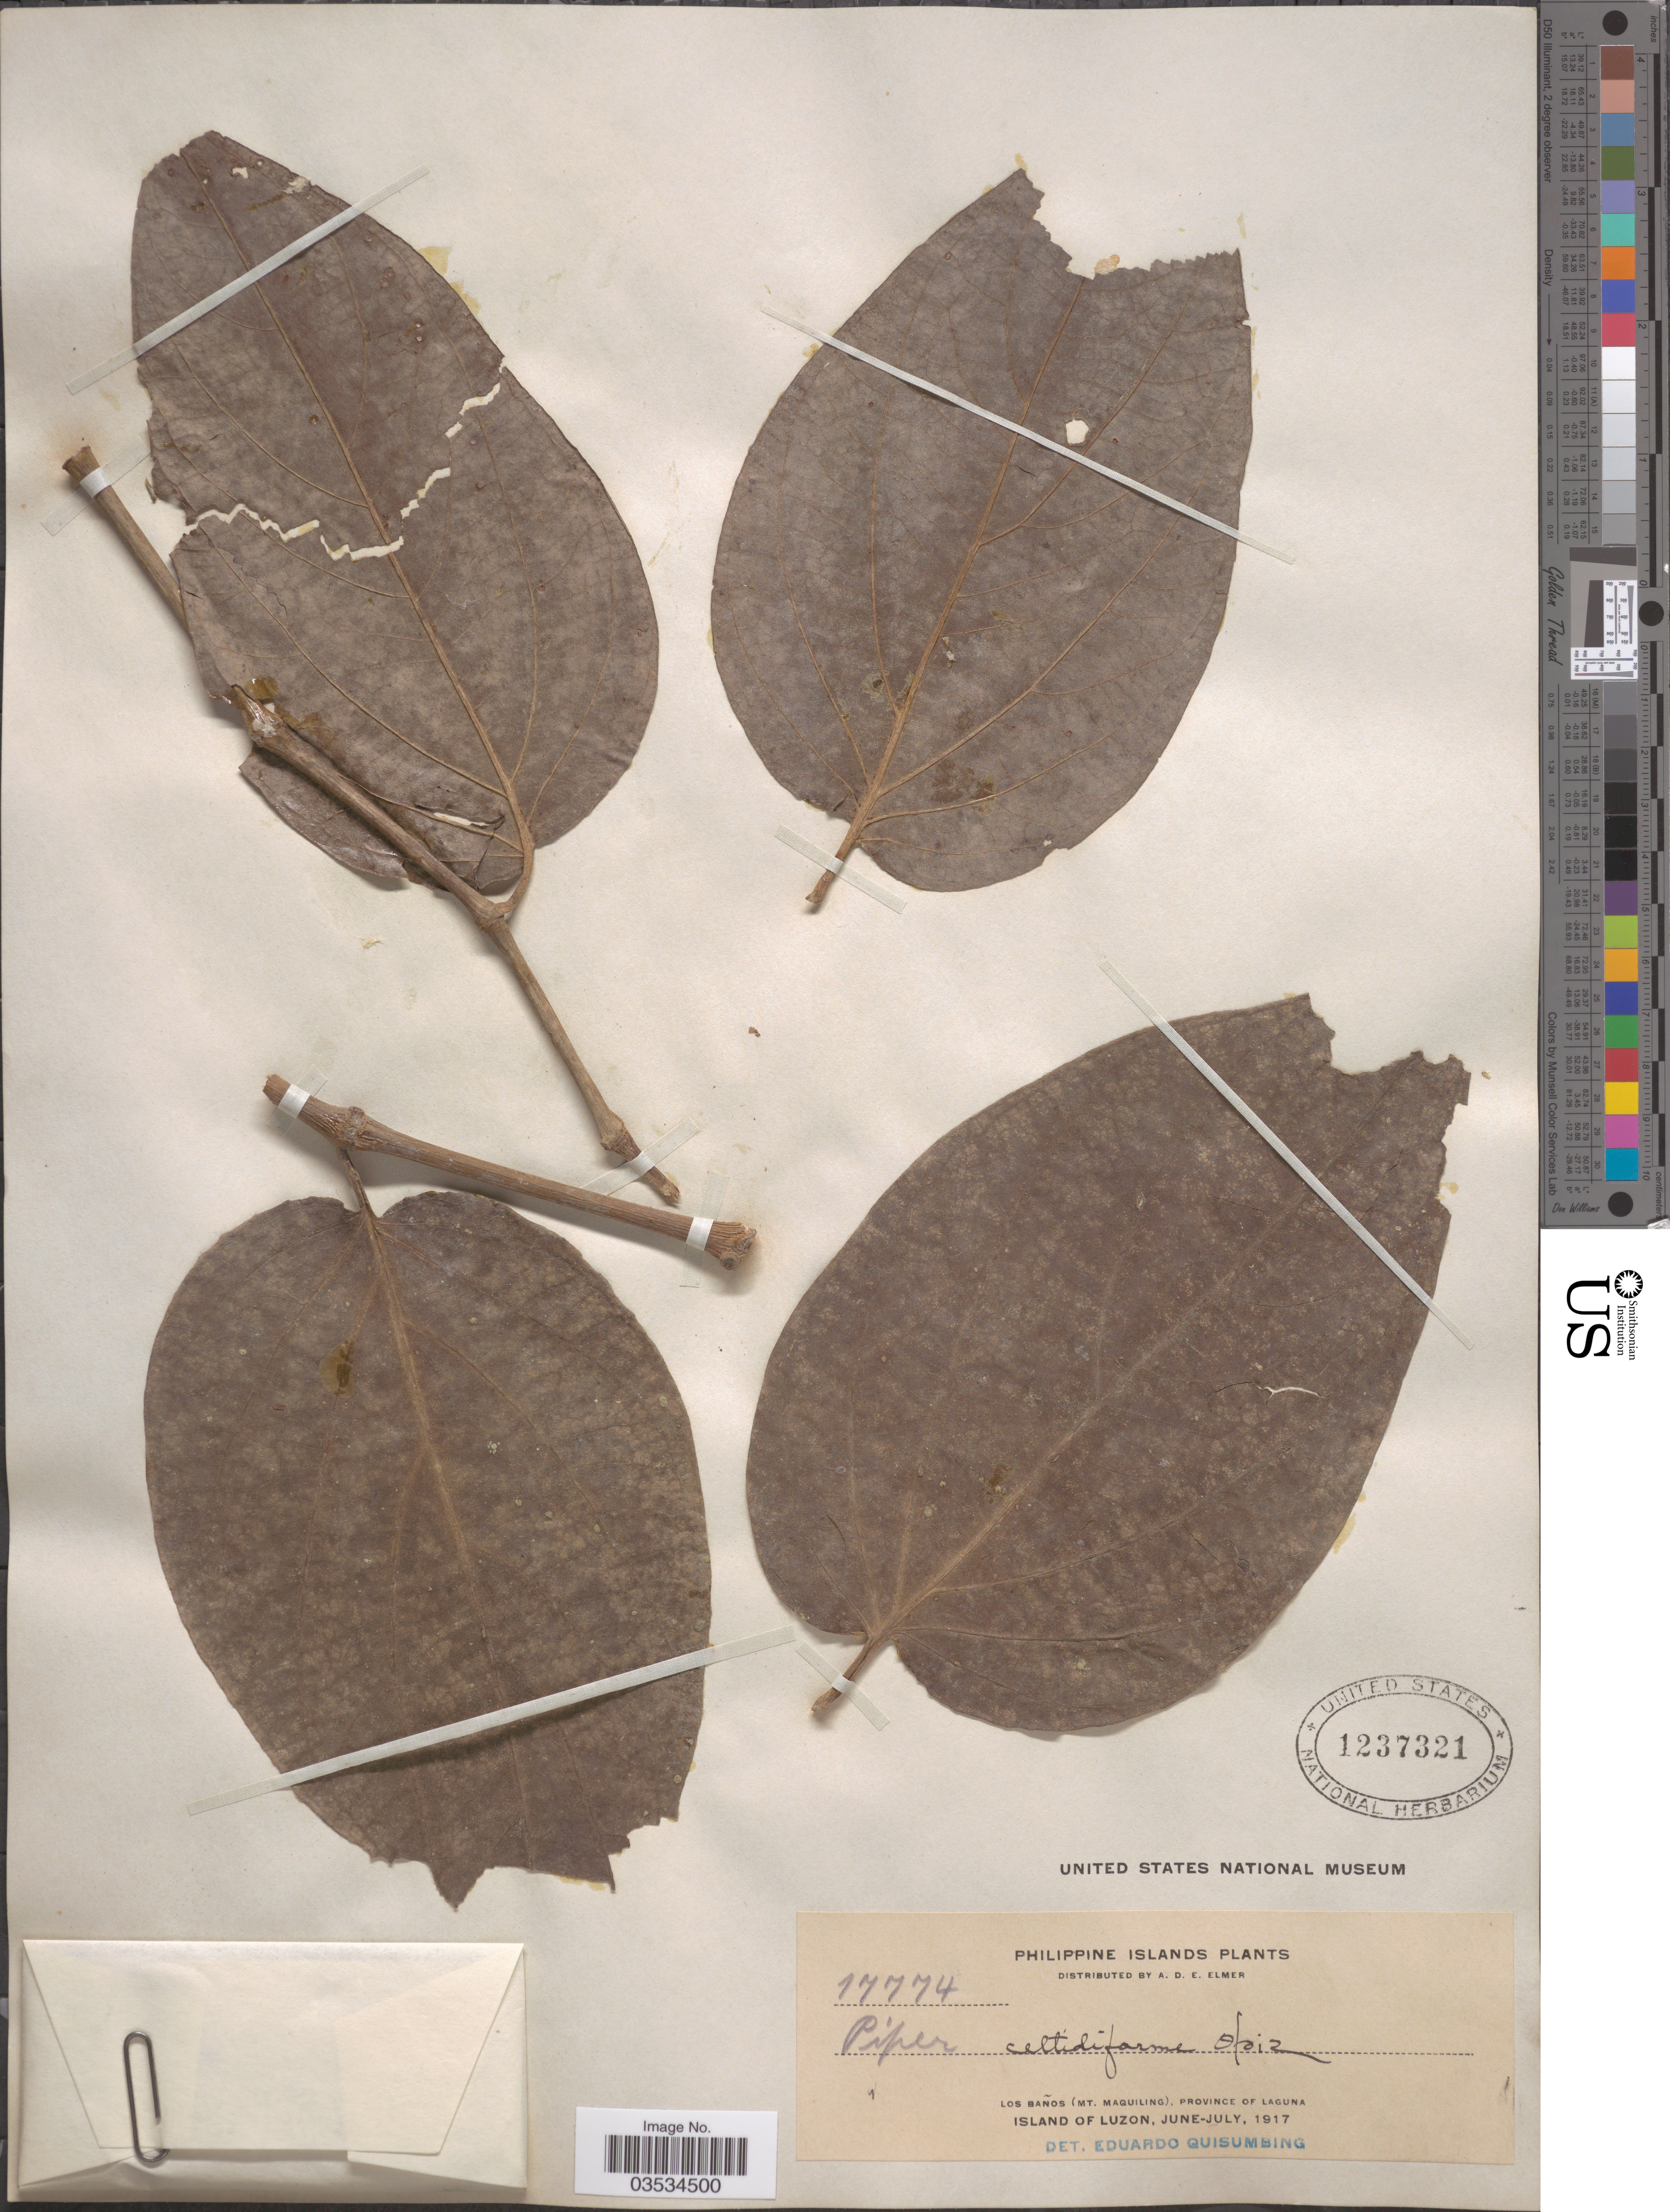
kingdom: Plantae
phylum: Tracheophyta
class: Magnoliopsida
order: Piperales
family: Piperaceae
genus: Piper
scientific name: Piper celtidiforme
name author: Opiz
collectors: A. D. E. Elmer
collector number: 17774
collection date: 1917-06/1917-07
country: Philippines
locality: Philippine Islands. Los Baños (Mt. Maquiling), Province of Laguna. Island of Luzon.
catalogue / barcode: US 1237321